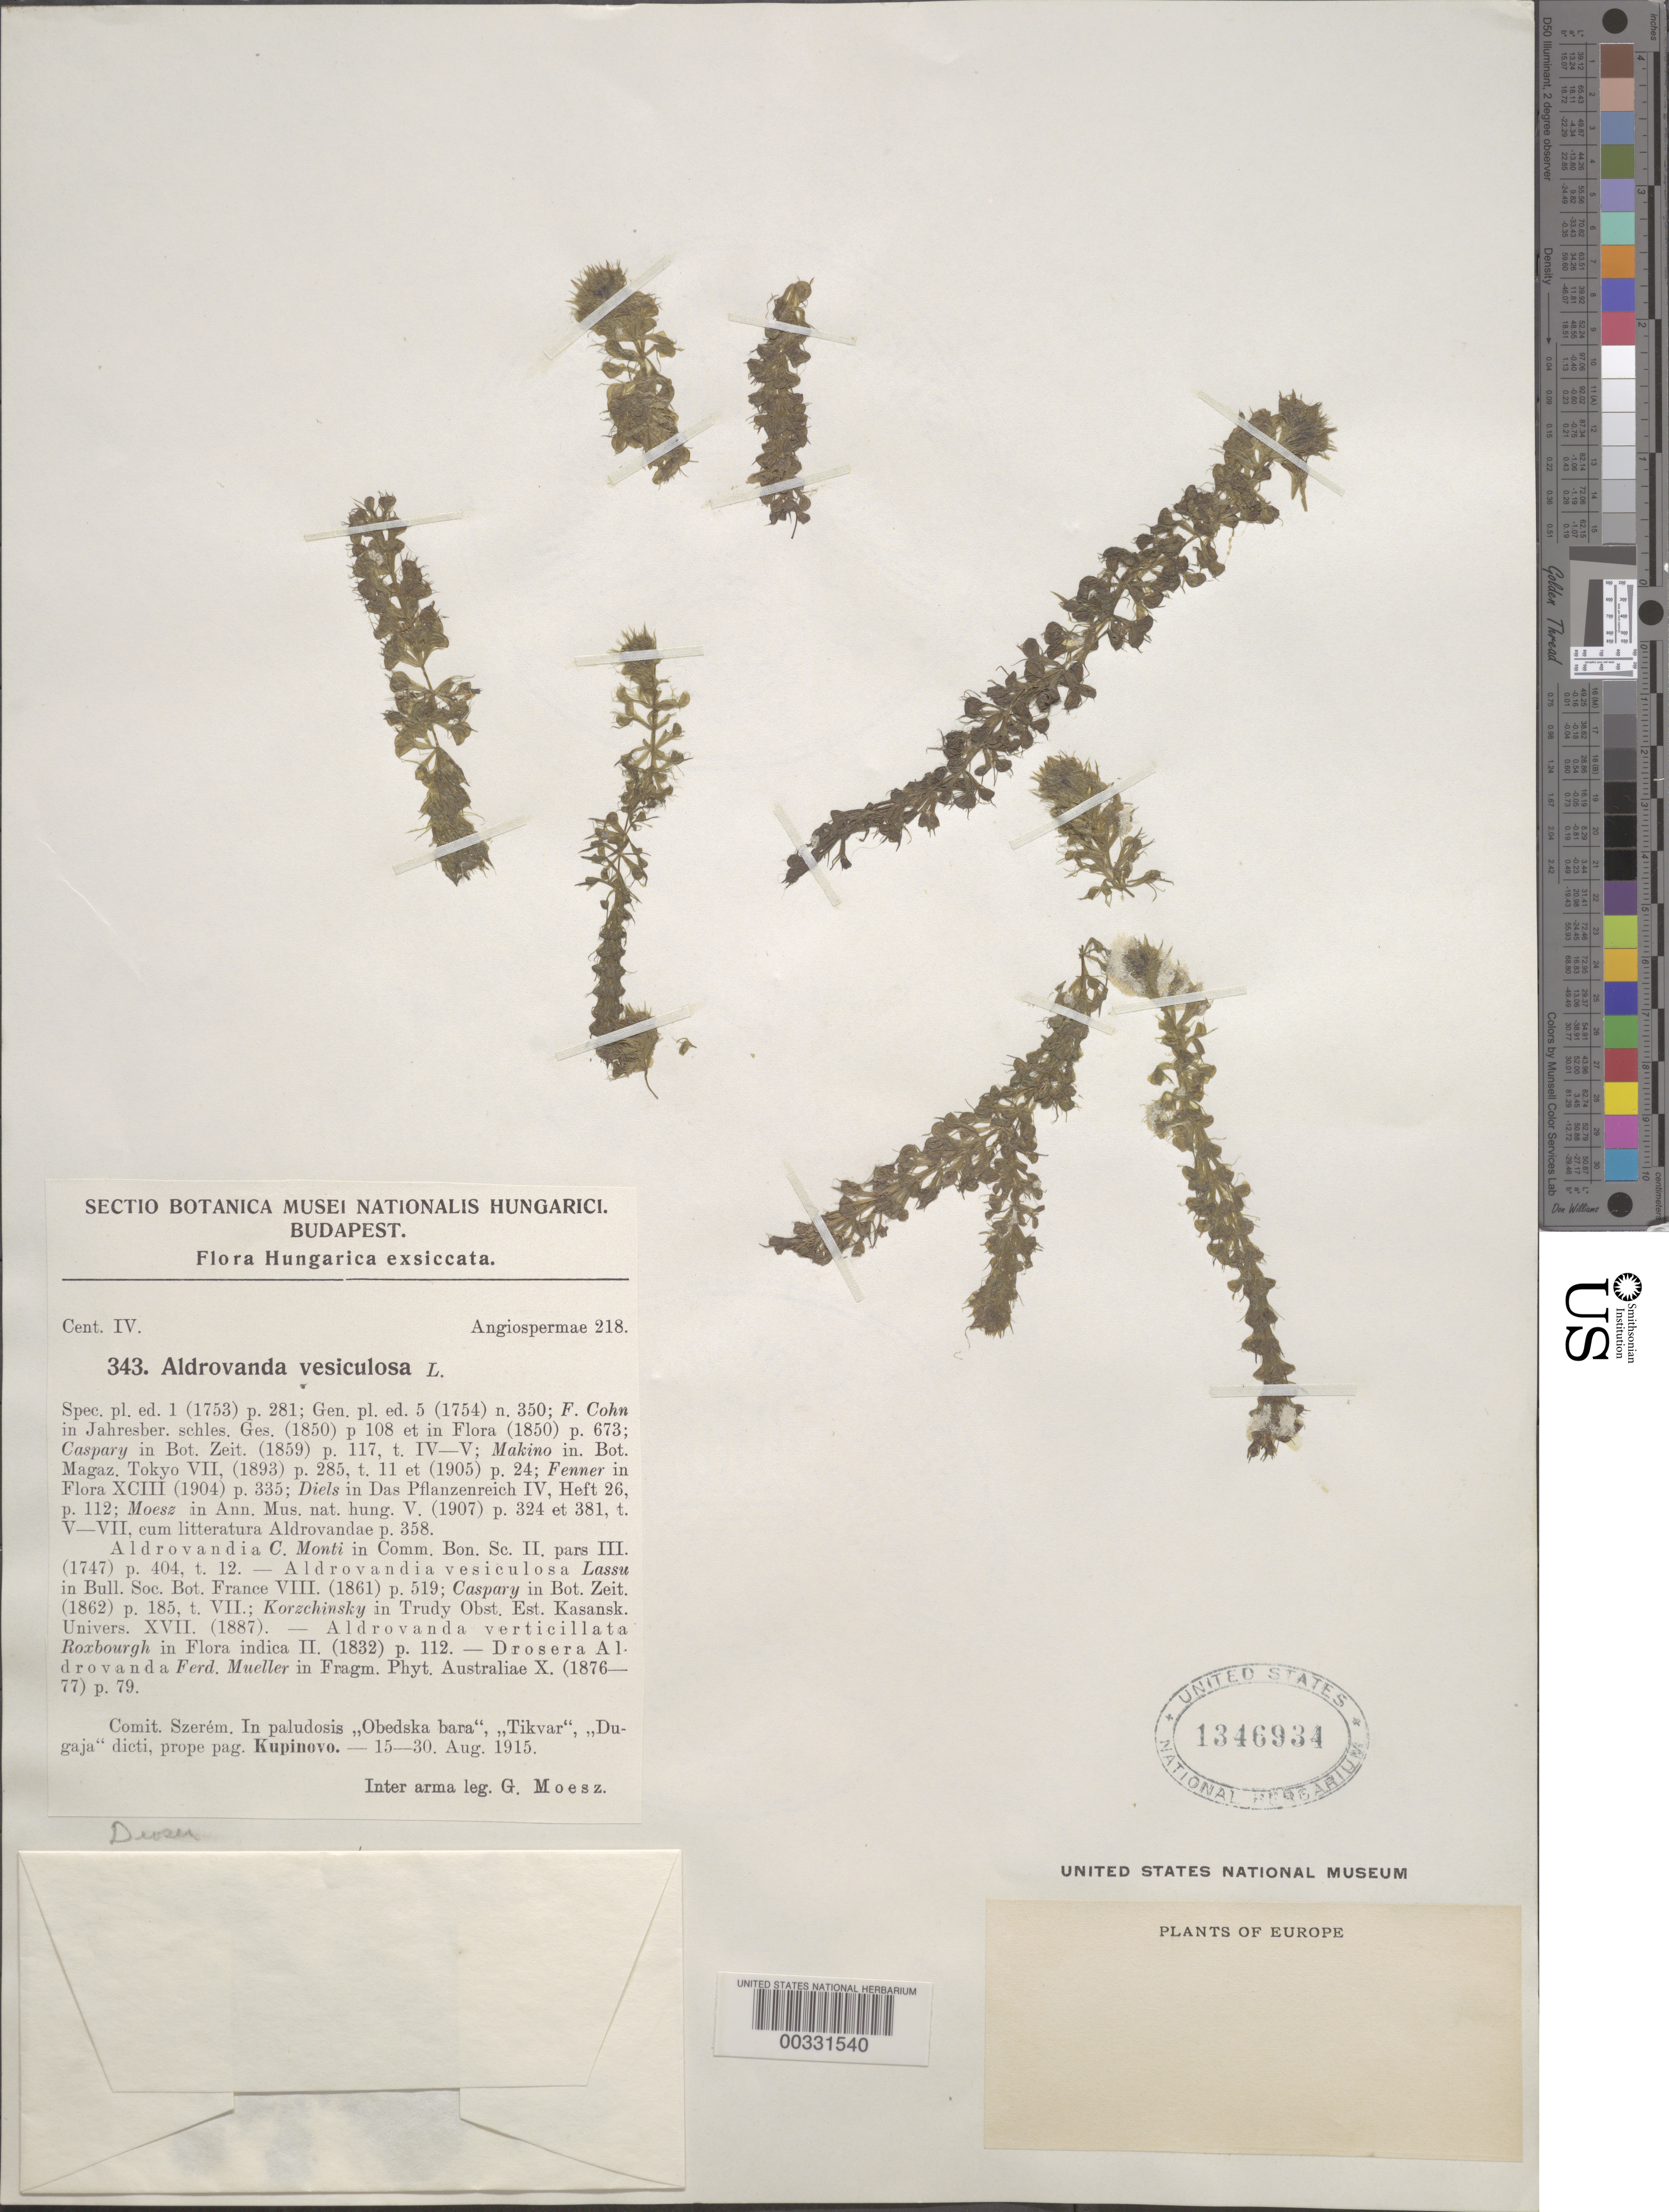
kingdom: Plantae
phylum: Tracheophyta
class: Magnoliopsida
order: Caryophyllales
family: Droseraceae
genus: Aldrovanda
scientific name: Aldrovanda vesiculosa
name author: L.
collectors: -. Kupinovo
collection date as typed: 15 Aug 1915 to 30 Aug 1915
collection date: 1915-08-15/1915-08-30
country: Serbia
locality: Kupinovo. [country originally recorded as Hungary. Kupinovo not in Hungary.]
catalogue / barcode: US 1346934